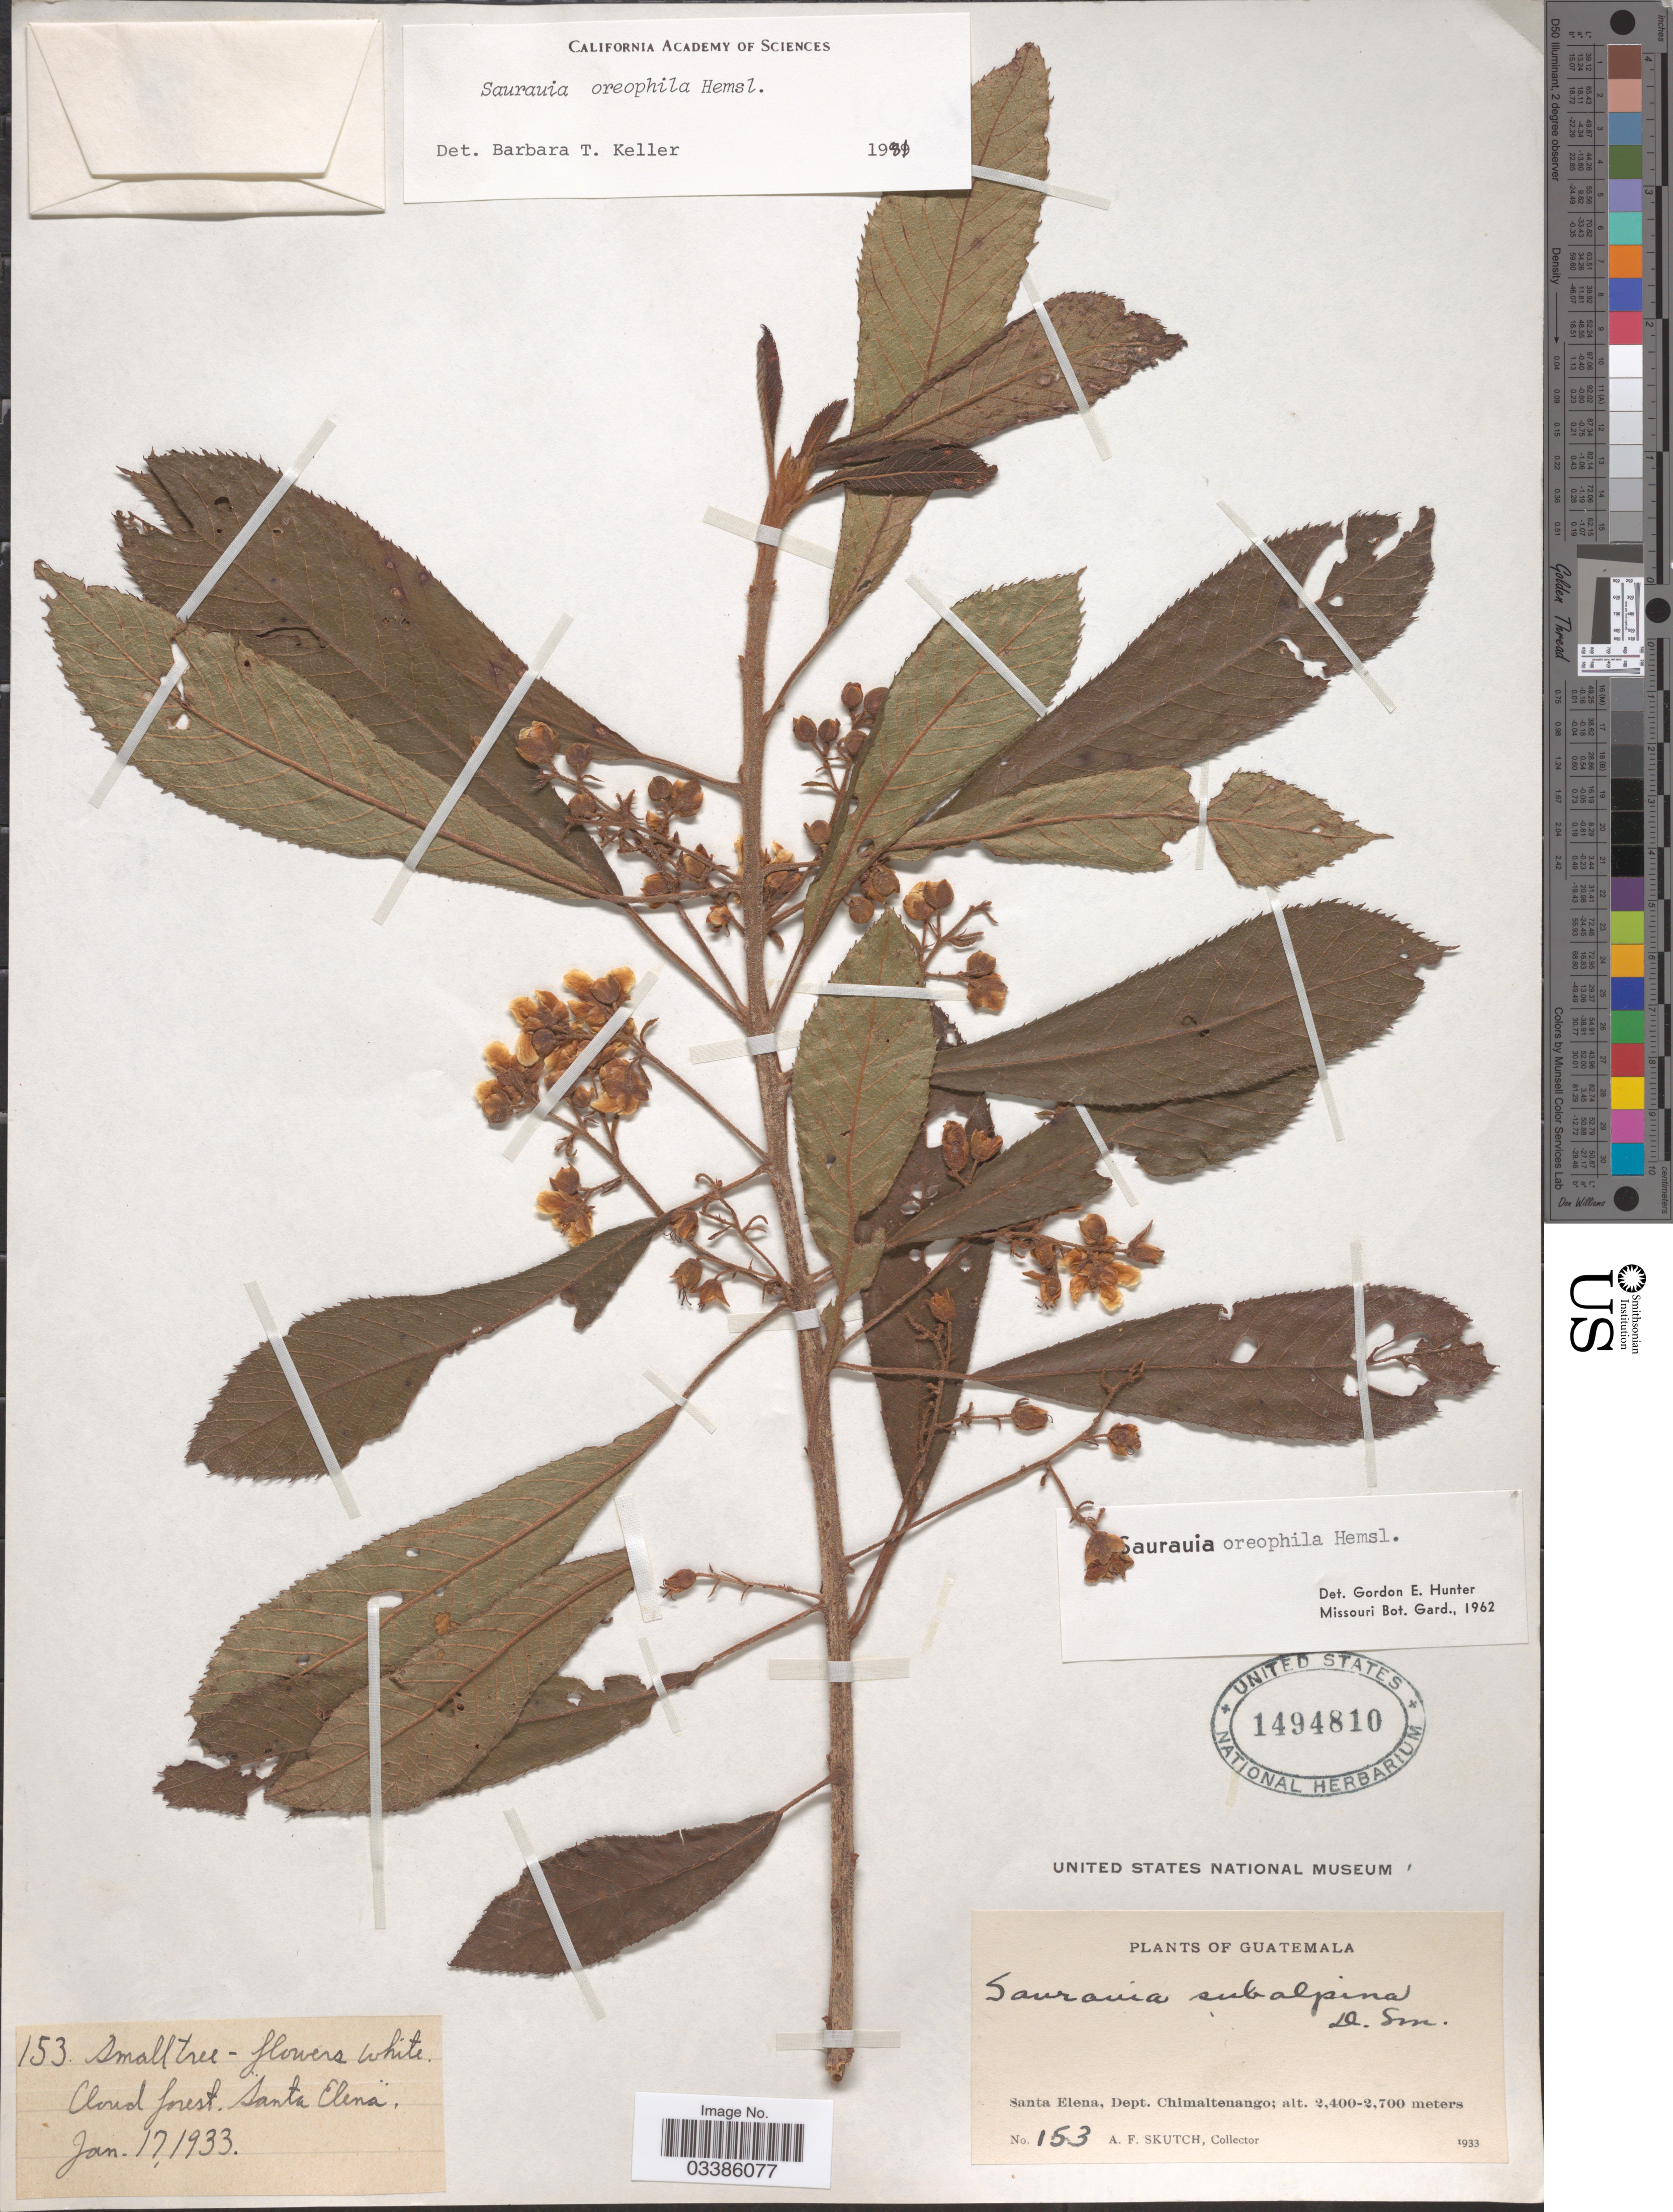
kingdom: Plantae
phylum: Tracheophyta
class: Magnoliopsida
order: Ericales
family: Actinidiaceae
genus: Saurauia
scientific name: Saurauia oreophila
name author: Hemsl.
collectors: A. F. Skutch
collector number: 153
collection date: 1933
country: Guatemala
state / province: Chimaltenango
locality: Santa Elena, Dept. Chimaltenango.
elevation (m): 2400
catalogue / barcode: US 1494810